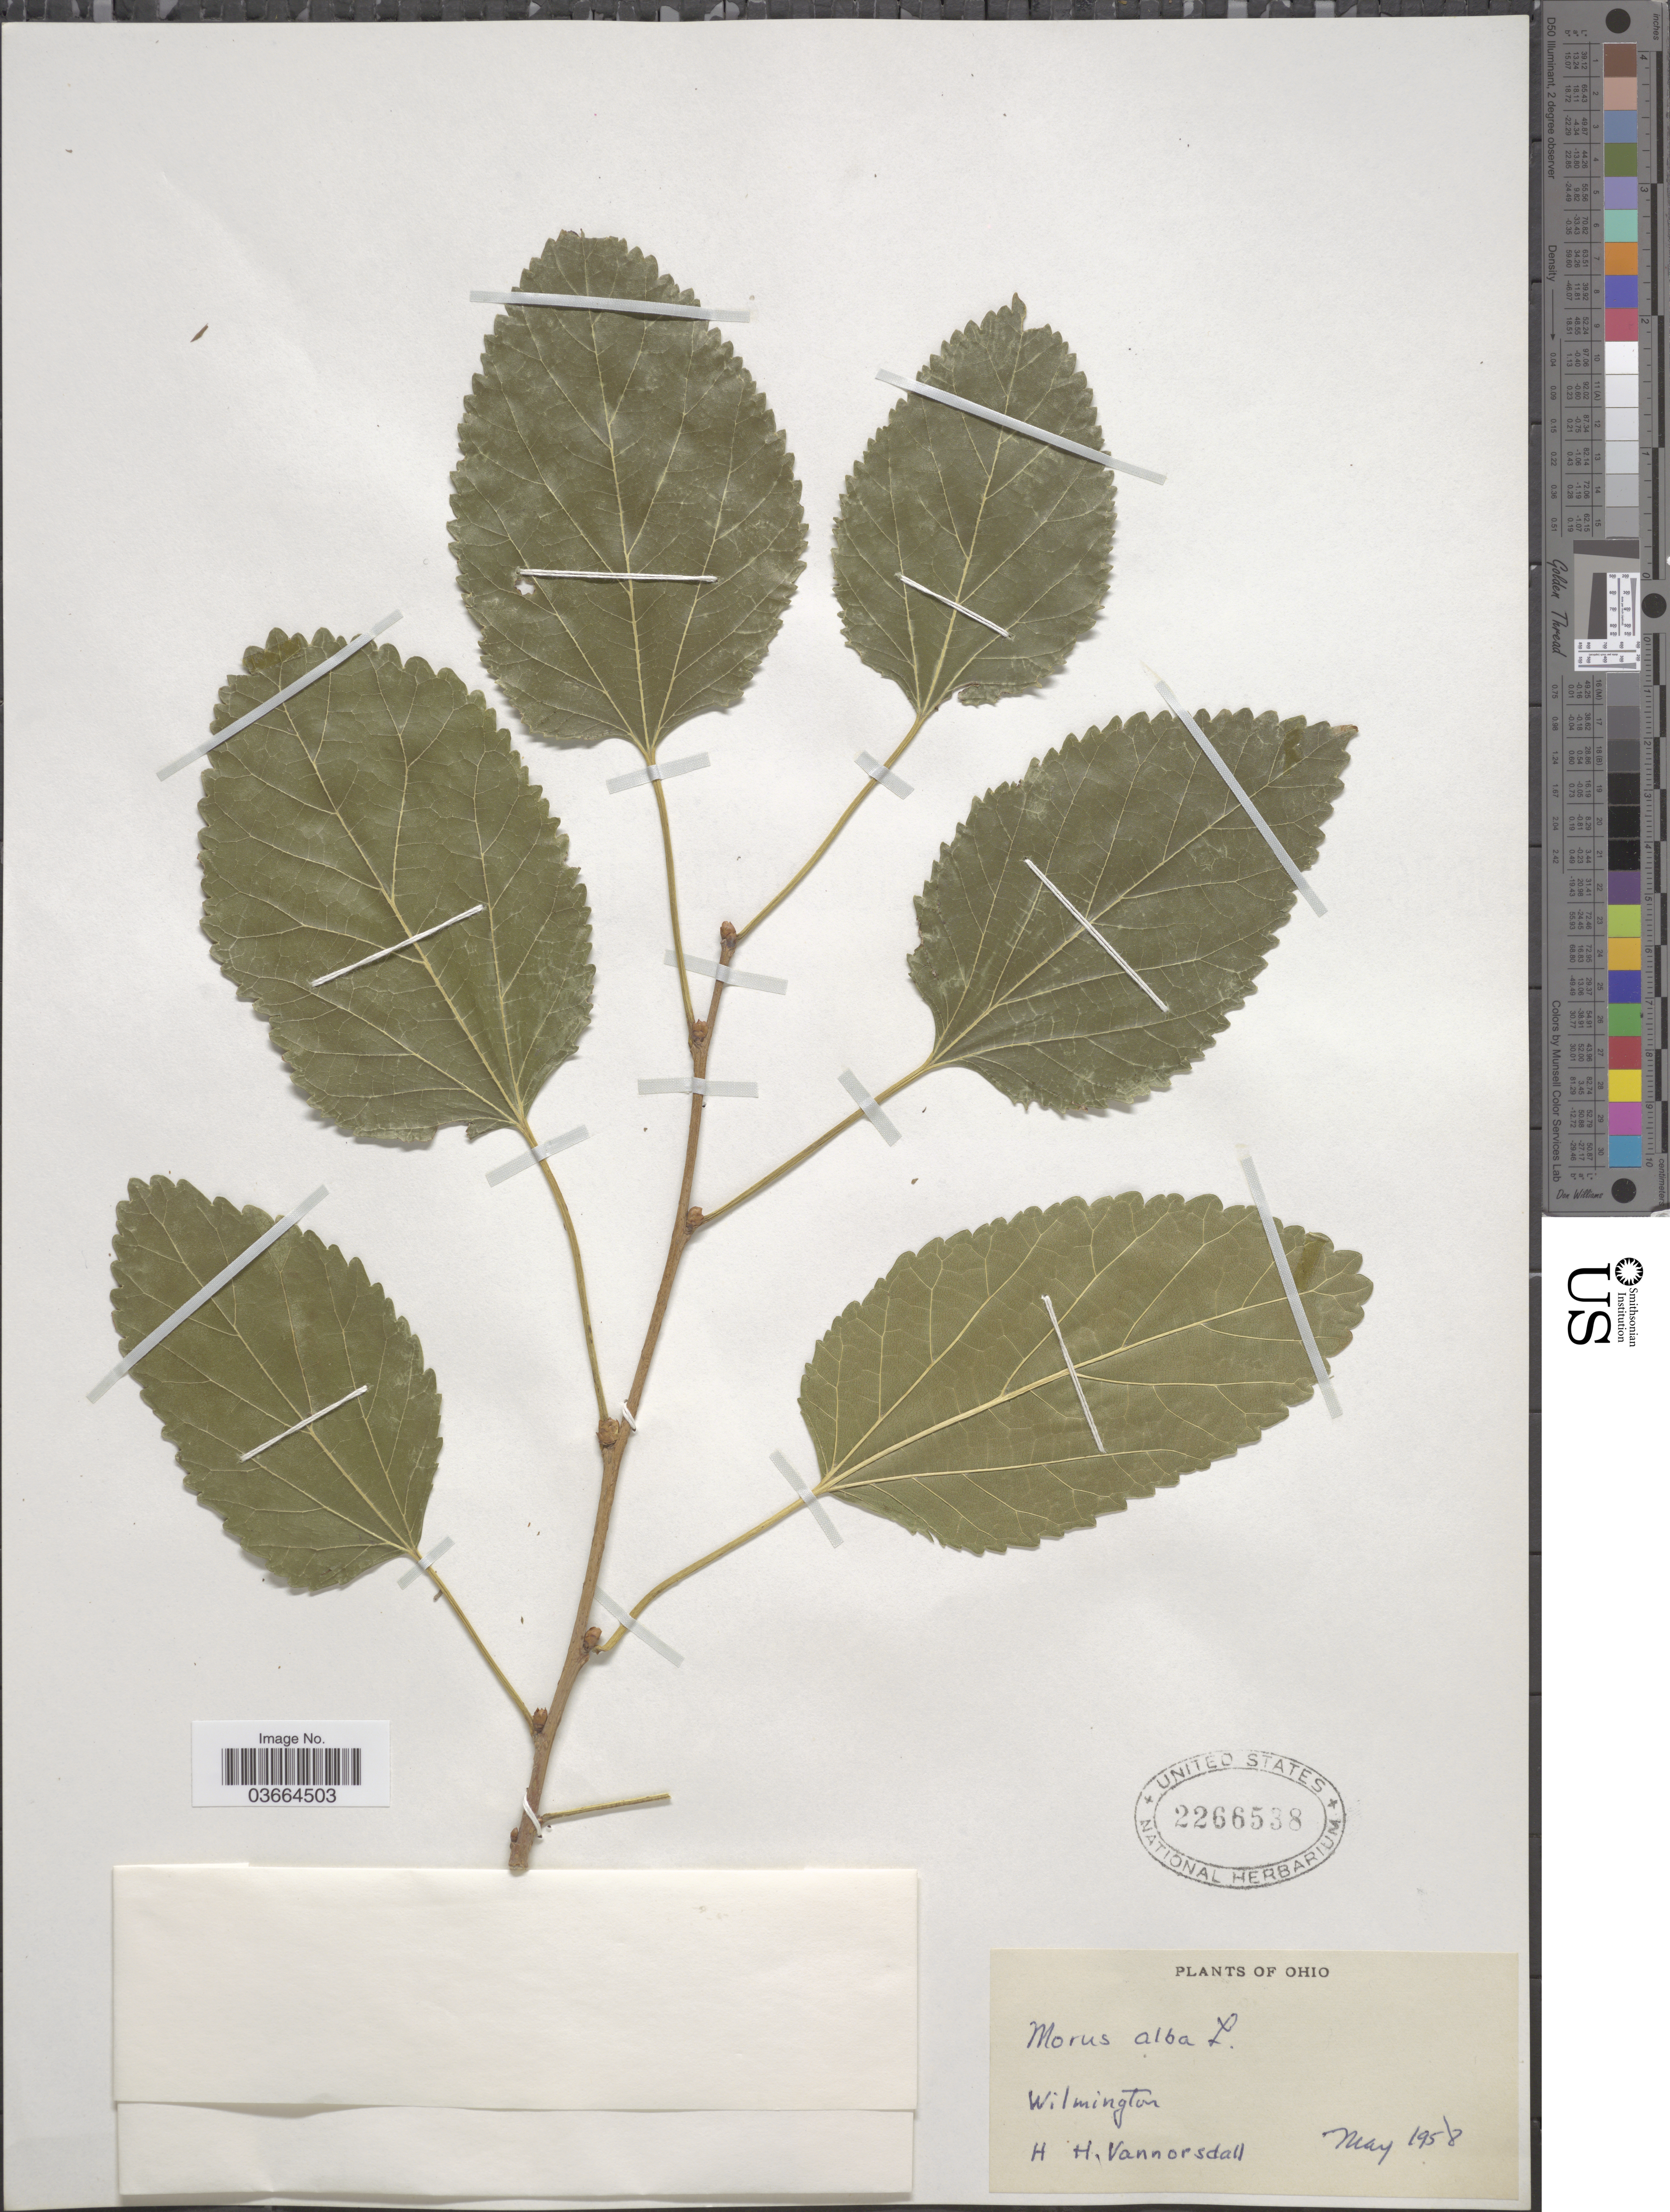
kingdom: Plantae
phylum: Tracheophyta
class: Magnoliopsida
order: Rosales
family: Moraceae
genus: Morus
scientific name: Morus alba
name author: L.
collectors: H. Vannorsdall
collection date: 1958-05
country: United States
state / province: Ohio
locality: Wilmington.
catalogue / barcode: US 2266538